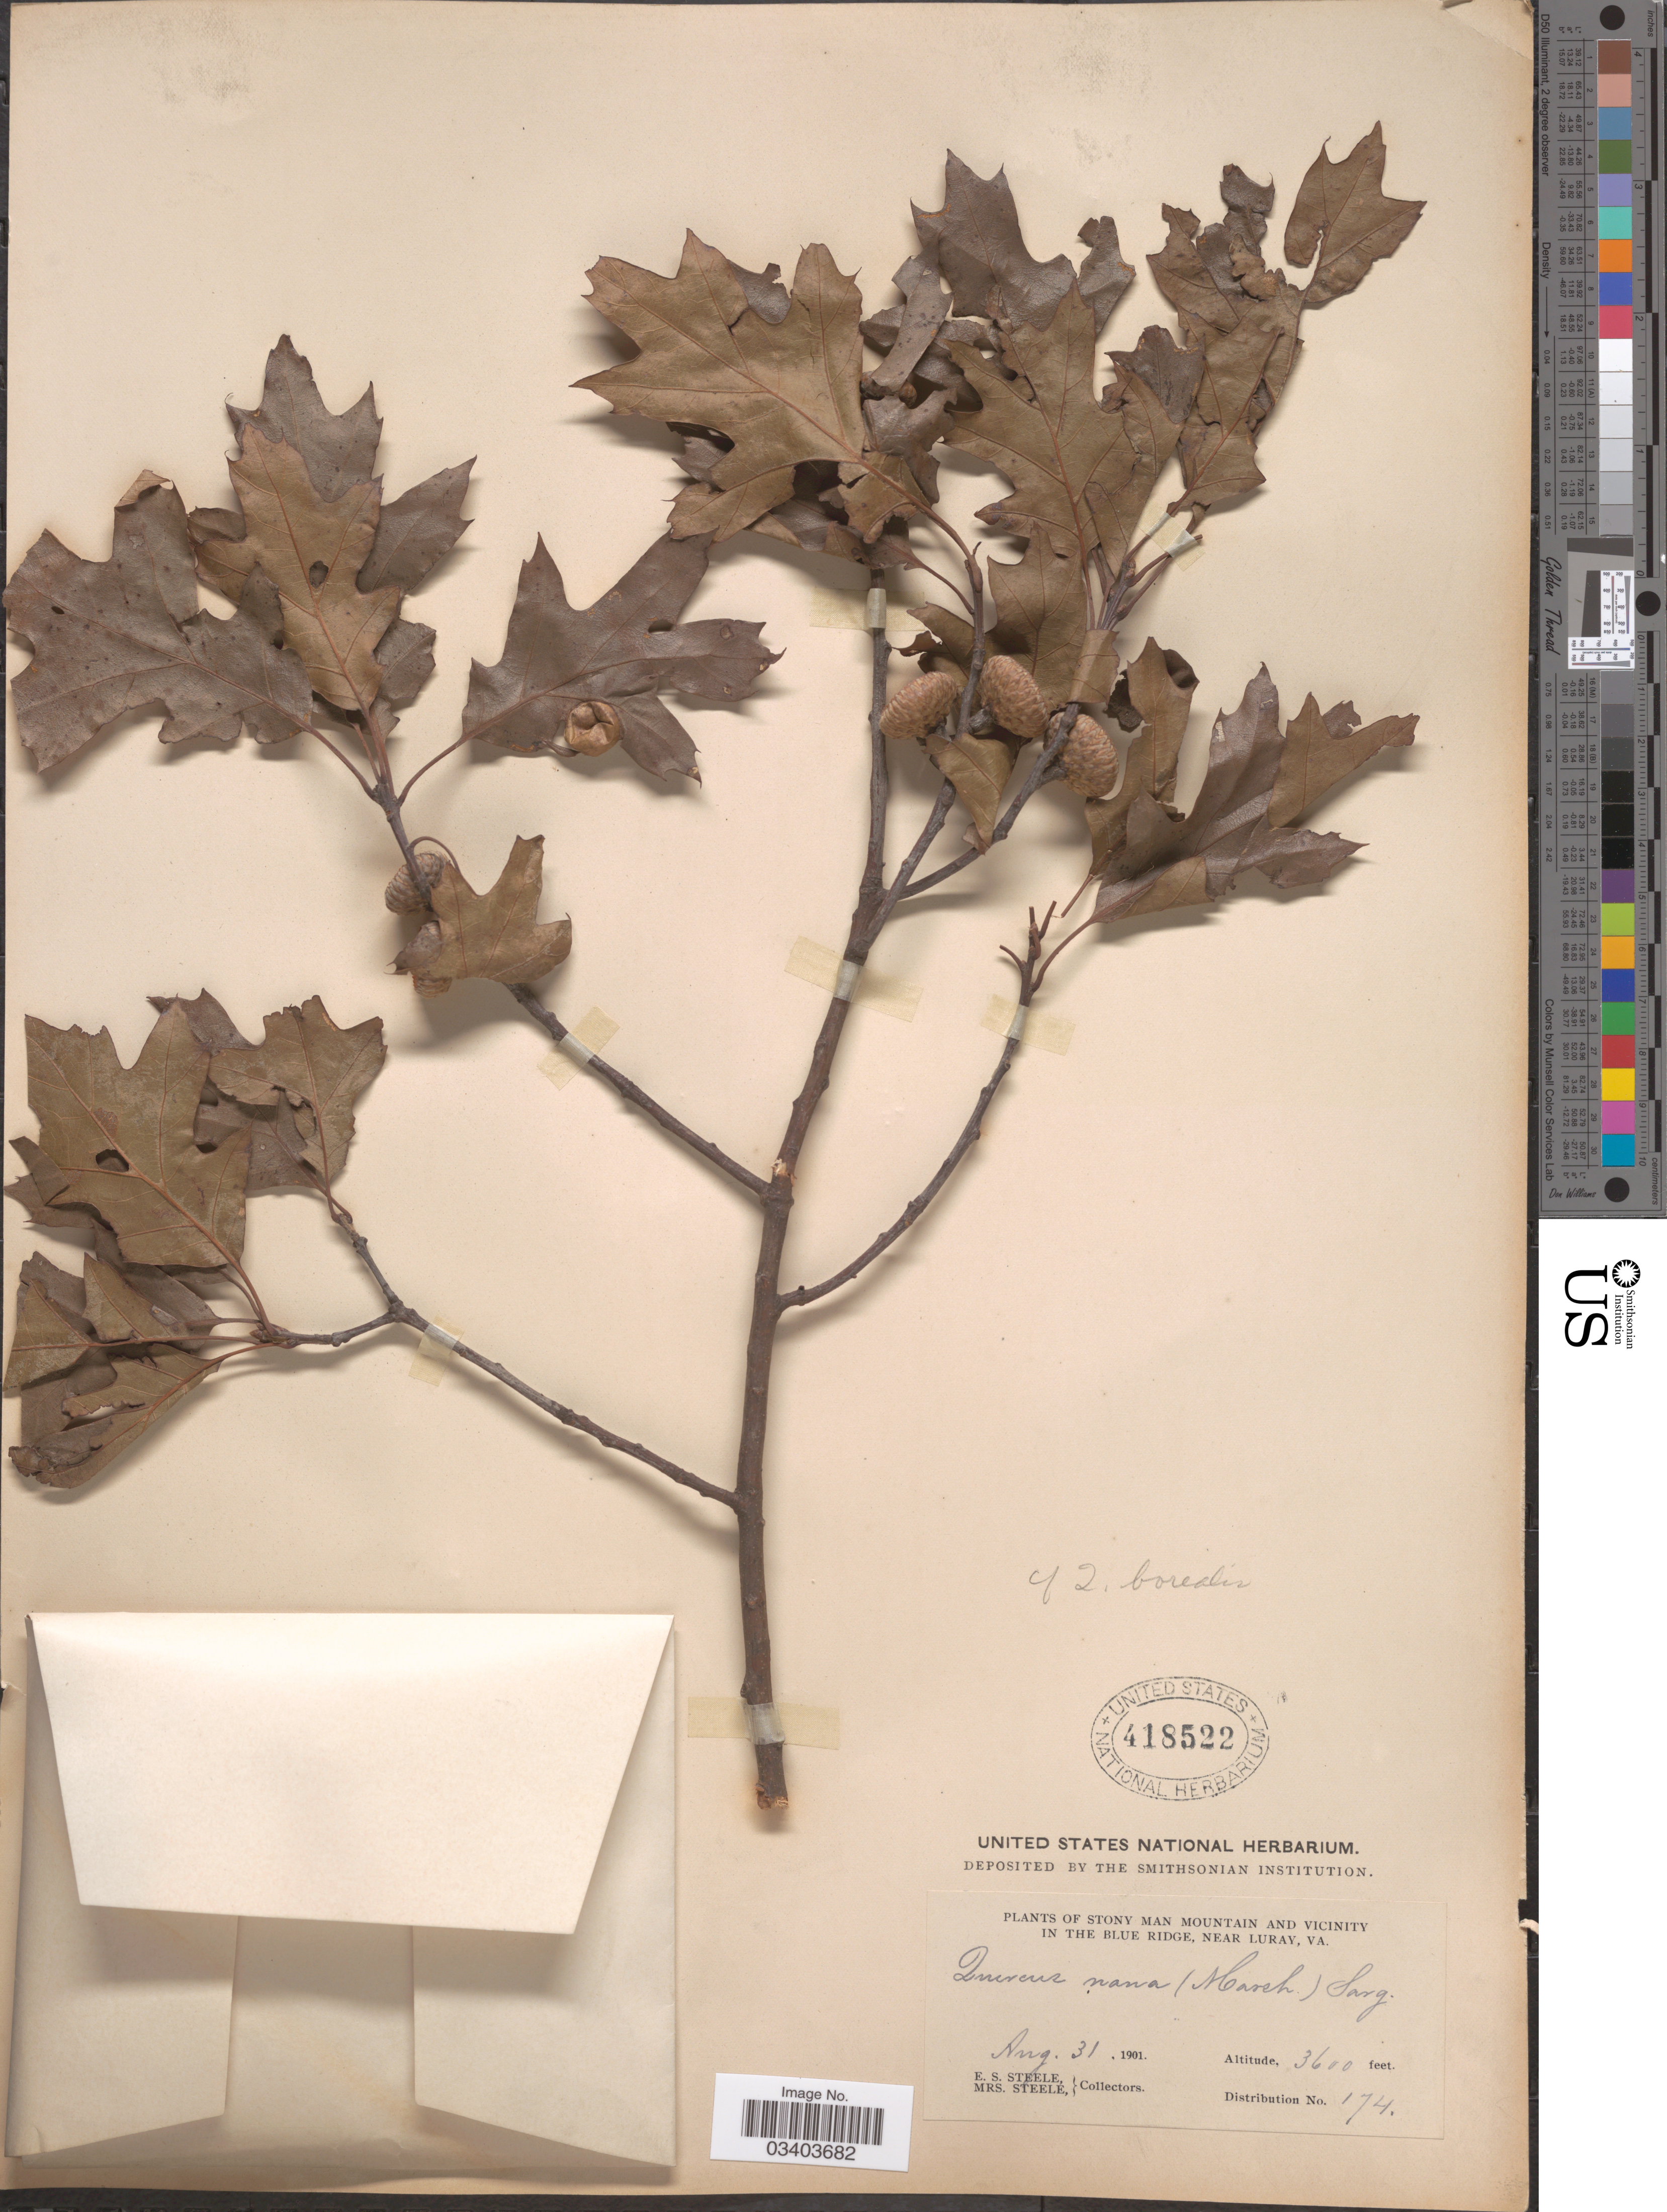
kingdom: Plantae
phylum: Tracheophyta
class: Magnoliopsida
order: Fagales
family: Fagaceae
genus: Quercus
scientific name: Quercus borealis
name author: F. Michx.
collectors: E. Steele & Mrs. E. S. Steele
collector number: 174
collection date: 1901-08-31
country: United States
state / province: Virginia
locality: Stony Man Mountain and vicinity. In the Blue Ridge, near Luray.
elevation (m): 1097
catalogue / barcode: US 418522